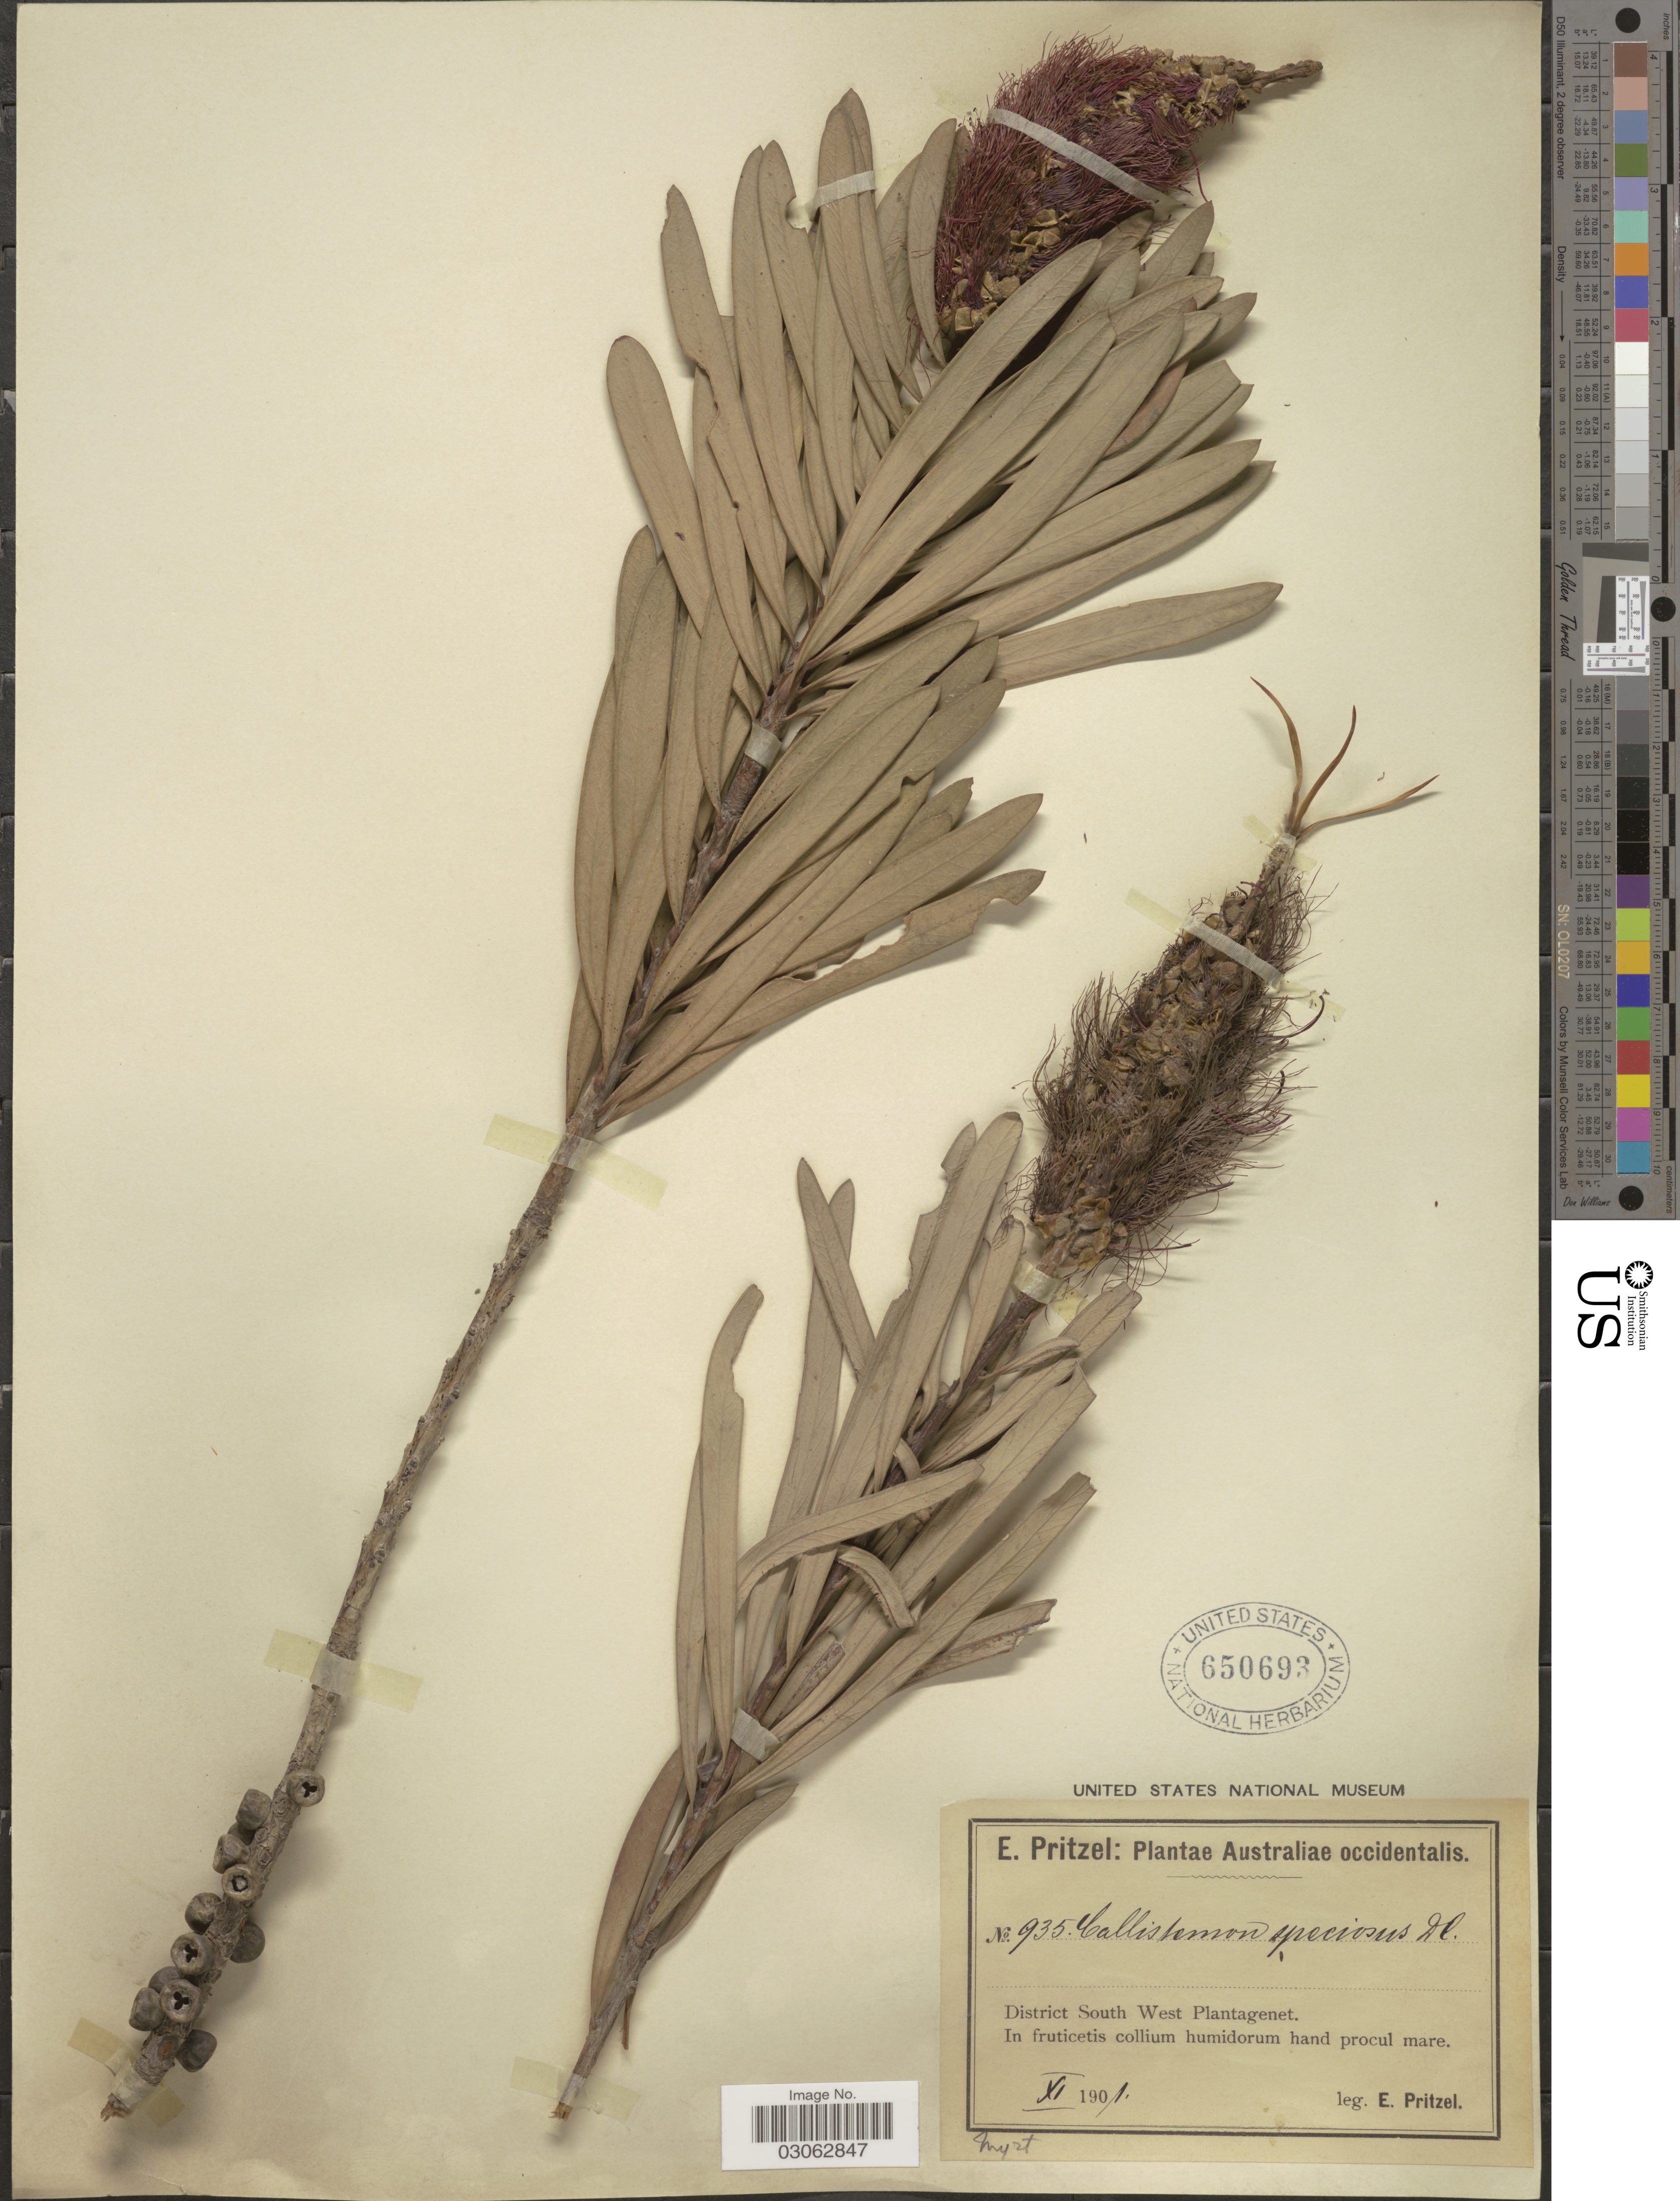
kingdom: Plantae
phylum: Tracheophyta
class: Magnoliopsida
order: Myrtales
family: Myrtaceae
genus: Callistemon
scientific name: Callistemon speciosus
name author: (Sims) Sweet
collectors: E. G. Pritzel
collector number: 935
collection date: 1901-11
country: Australia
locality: Australiae occidentalis. District South West Plantagenet. In fruticetis collium humidorum hand procull mare.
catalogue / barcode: US 650693